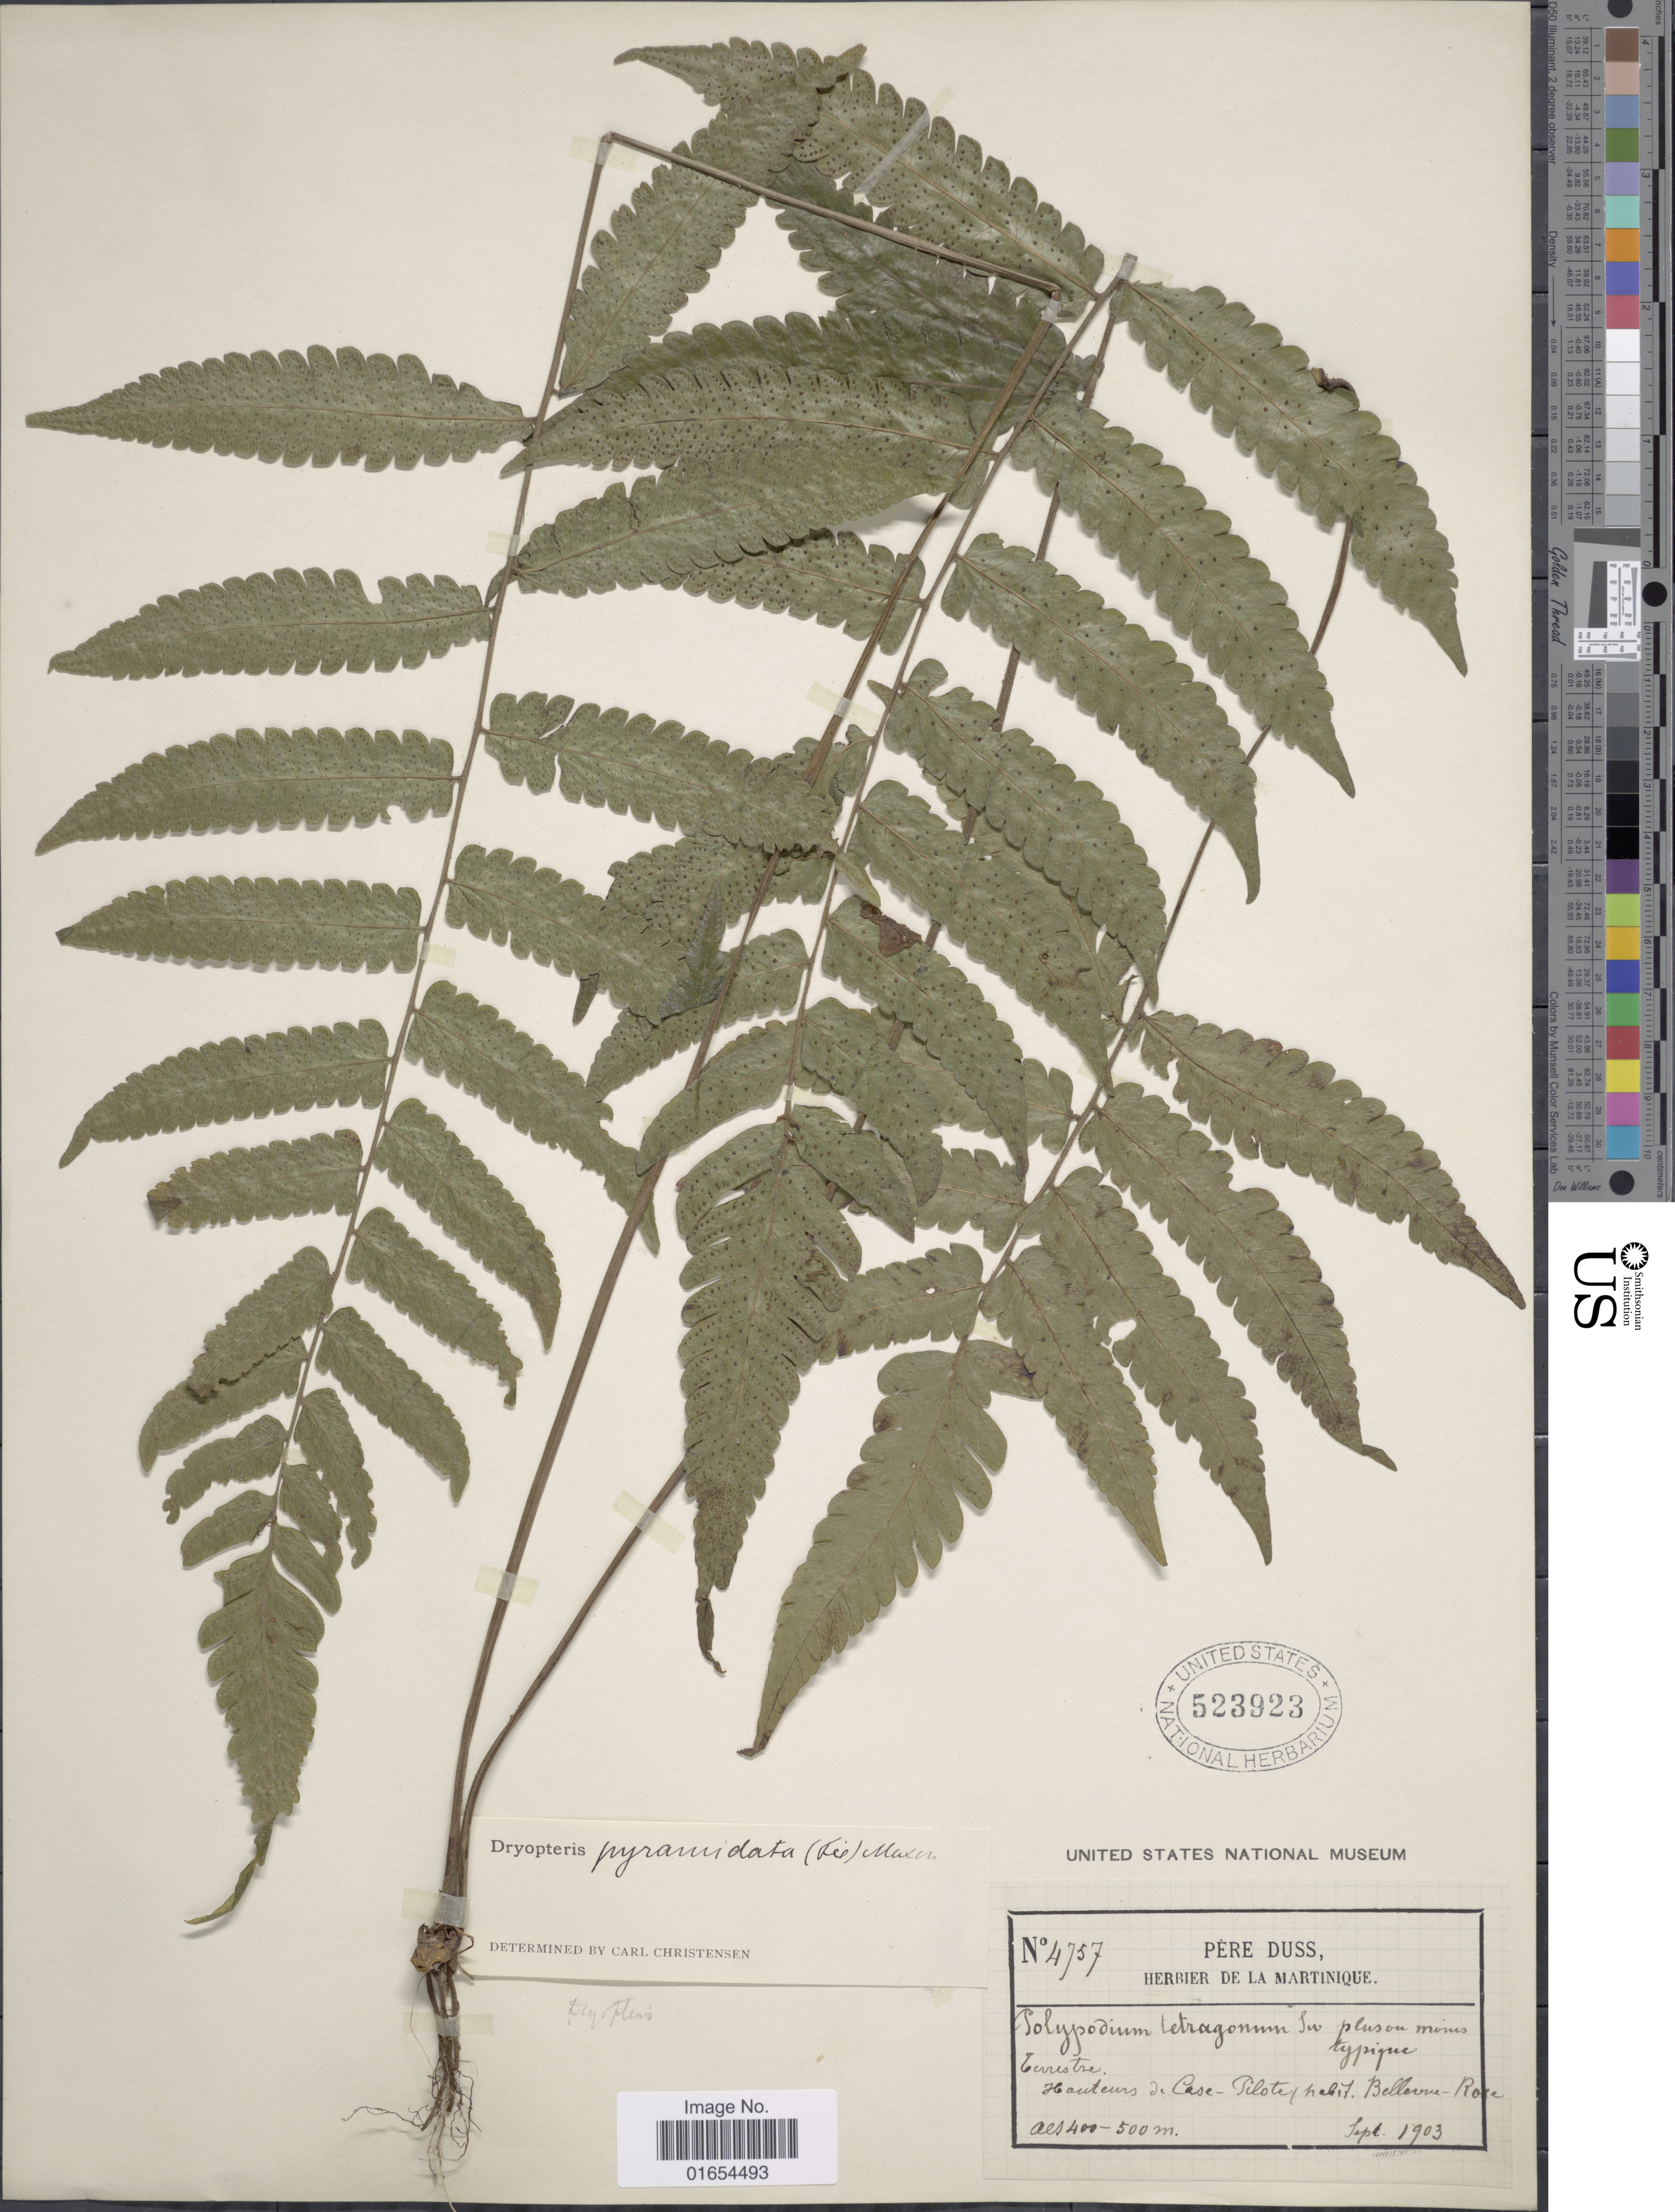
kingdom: Plantae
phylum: Tracheophyta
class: Polypodiopsida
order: Polypodiales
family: Thelypteridaceae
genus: Goniopteris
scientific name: Goniopteris abrupta (Desv.) comb. nov., ined 2015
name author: (Desv.)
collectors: Père Duss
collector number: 4757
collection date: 1903-09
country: Martinique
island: Martinique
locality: Terreste, Hauteurs de Case-Pilote habit. Bellevue - Rose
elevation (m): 400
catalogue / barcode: US 523923